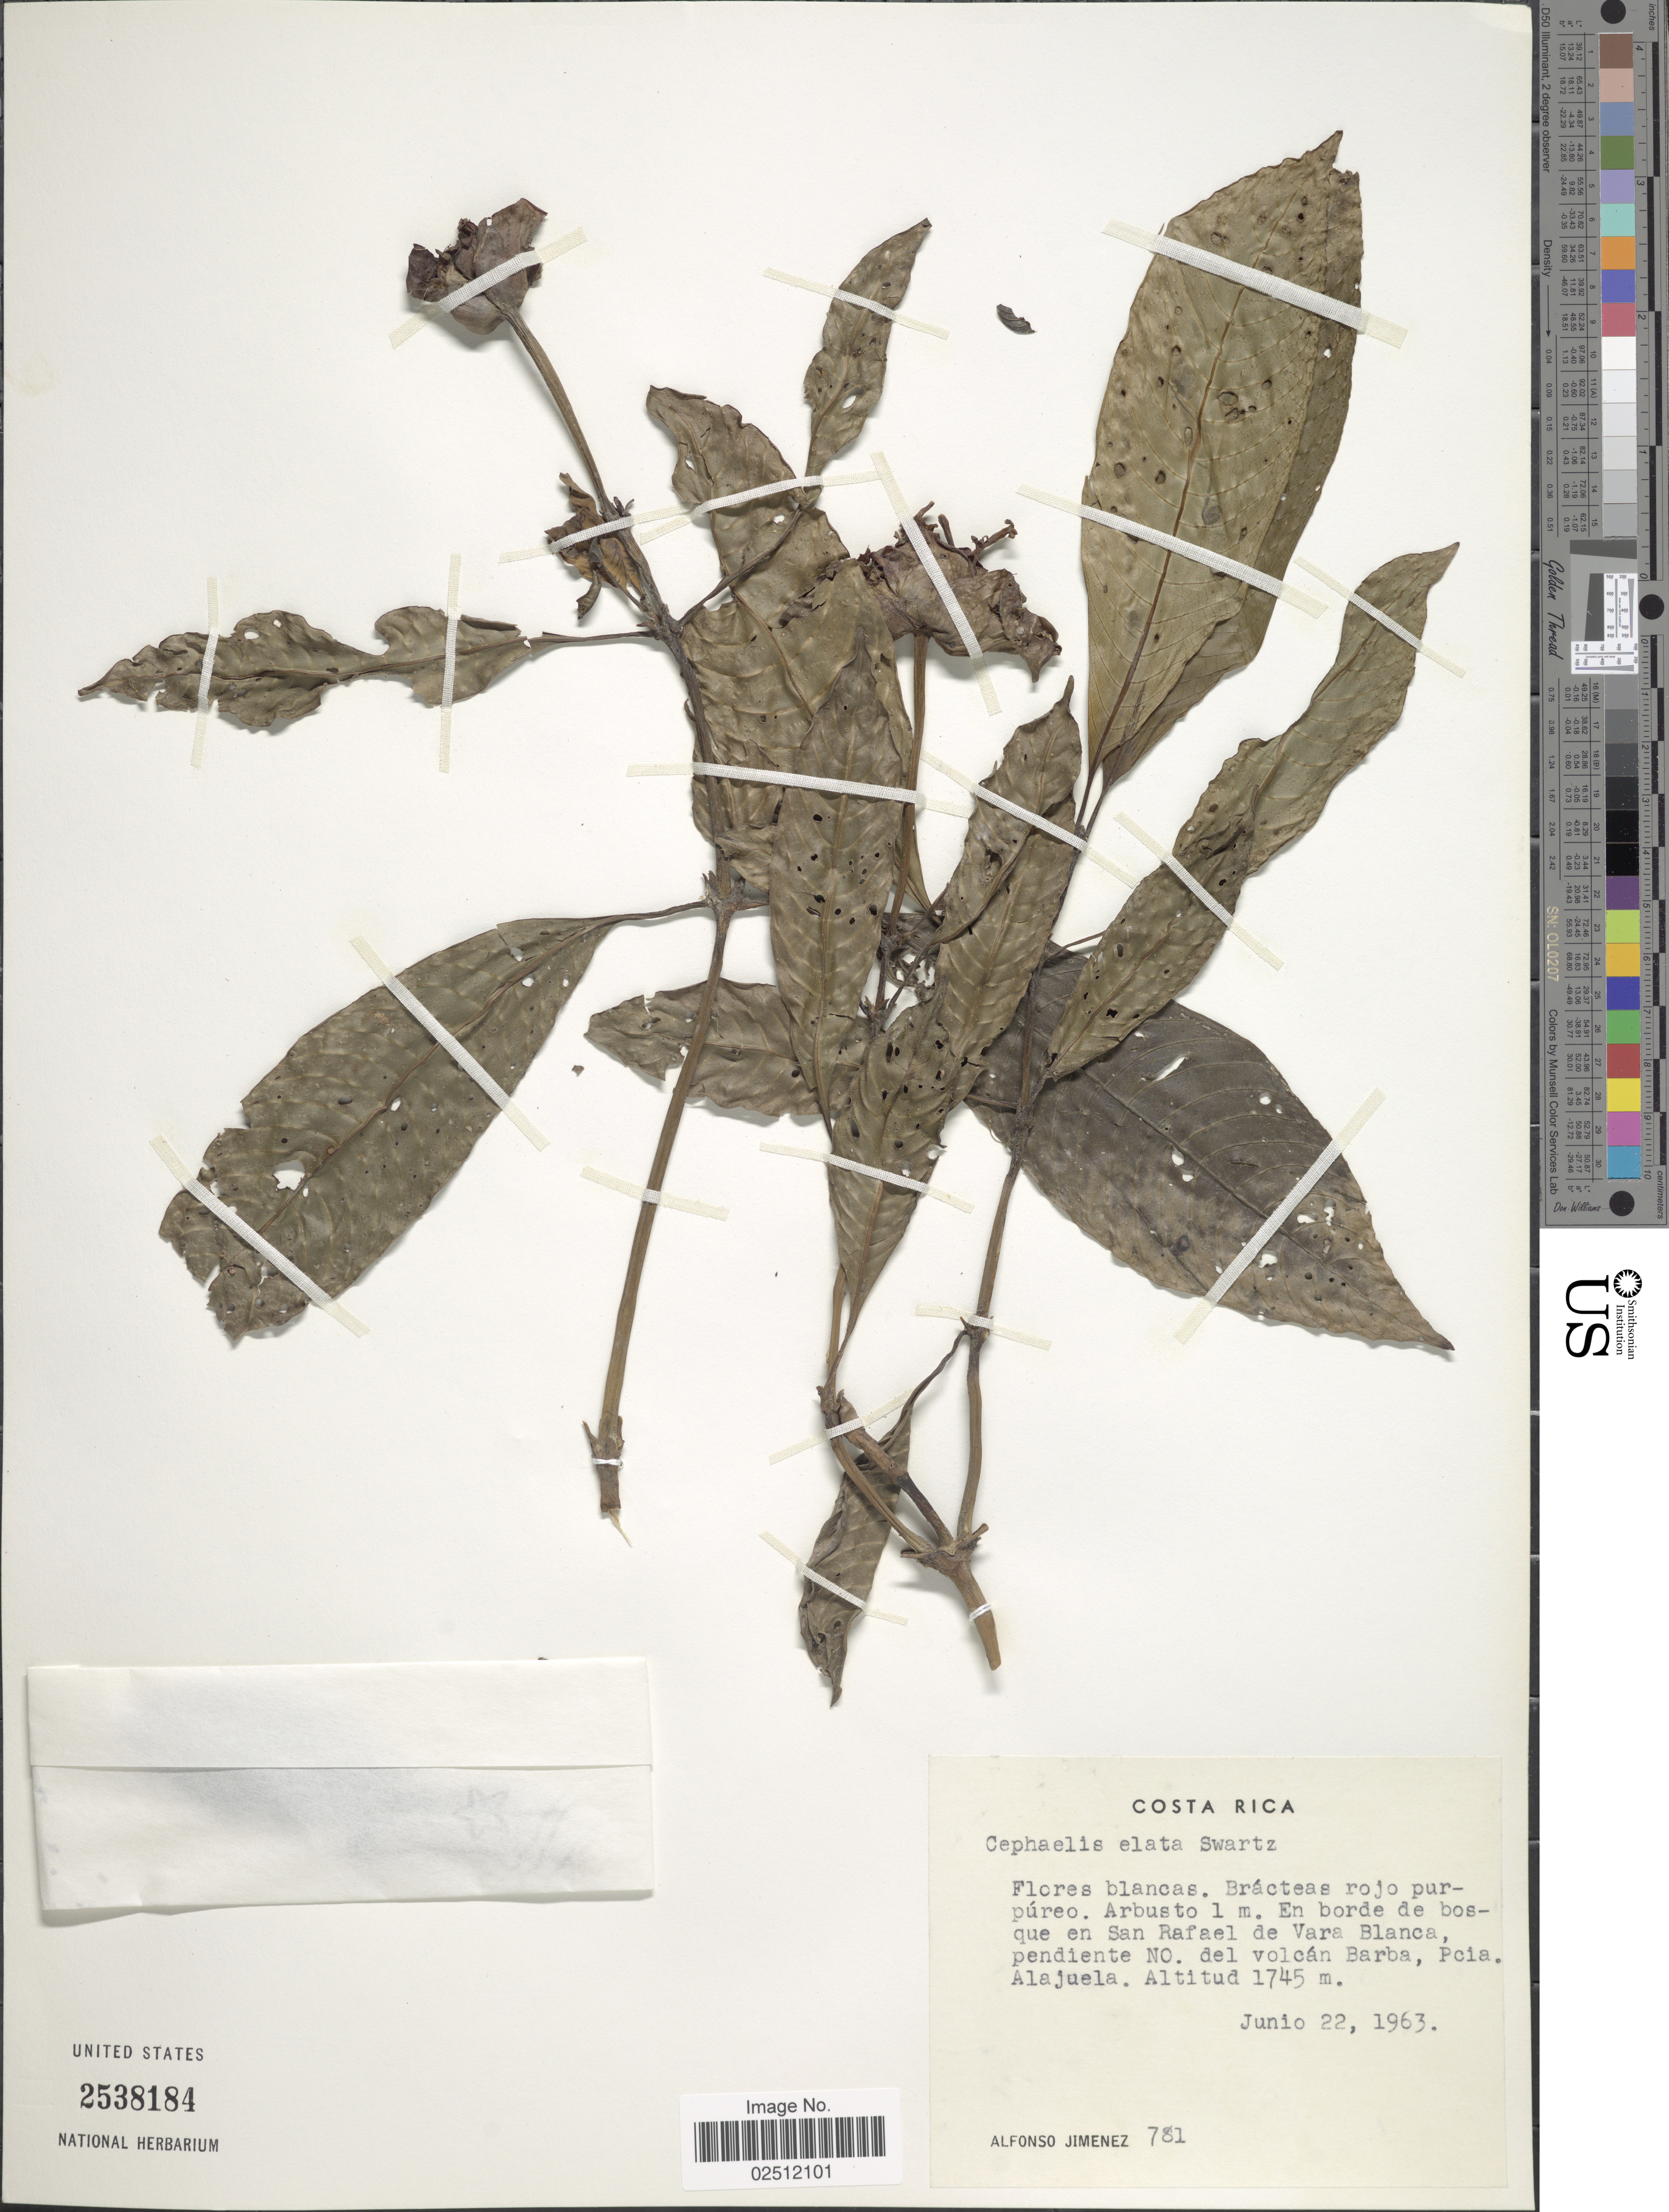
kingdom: Plantae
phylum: Tracheophyta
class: Magnoliopsida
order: Gentianales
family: Rubiaceae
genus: Psychotria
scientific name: Psychotria elata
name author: (Sw.) Hammel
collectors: A. Jiménez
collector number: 781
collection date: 1963-06-22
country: Costa Rica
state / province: Alajuela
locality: En borde de bosque en San Rafael de Vara Blanca, pendiente NO del volcán Barba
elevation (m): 1745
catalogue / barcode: US 2538184